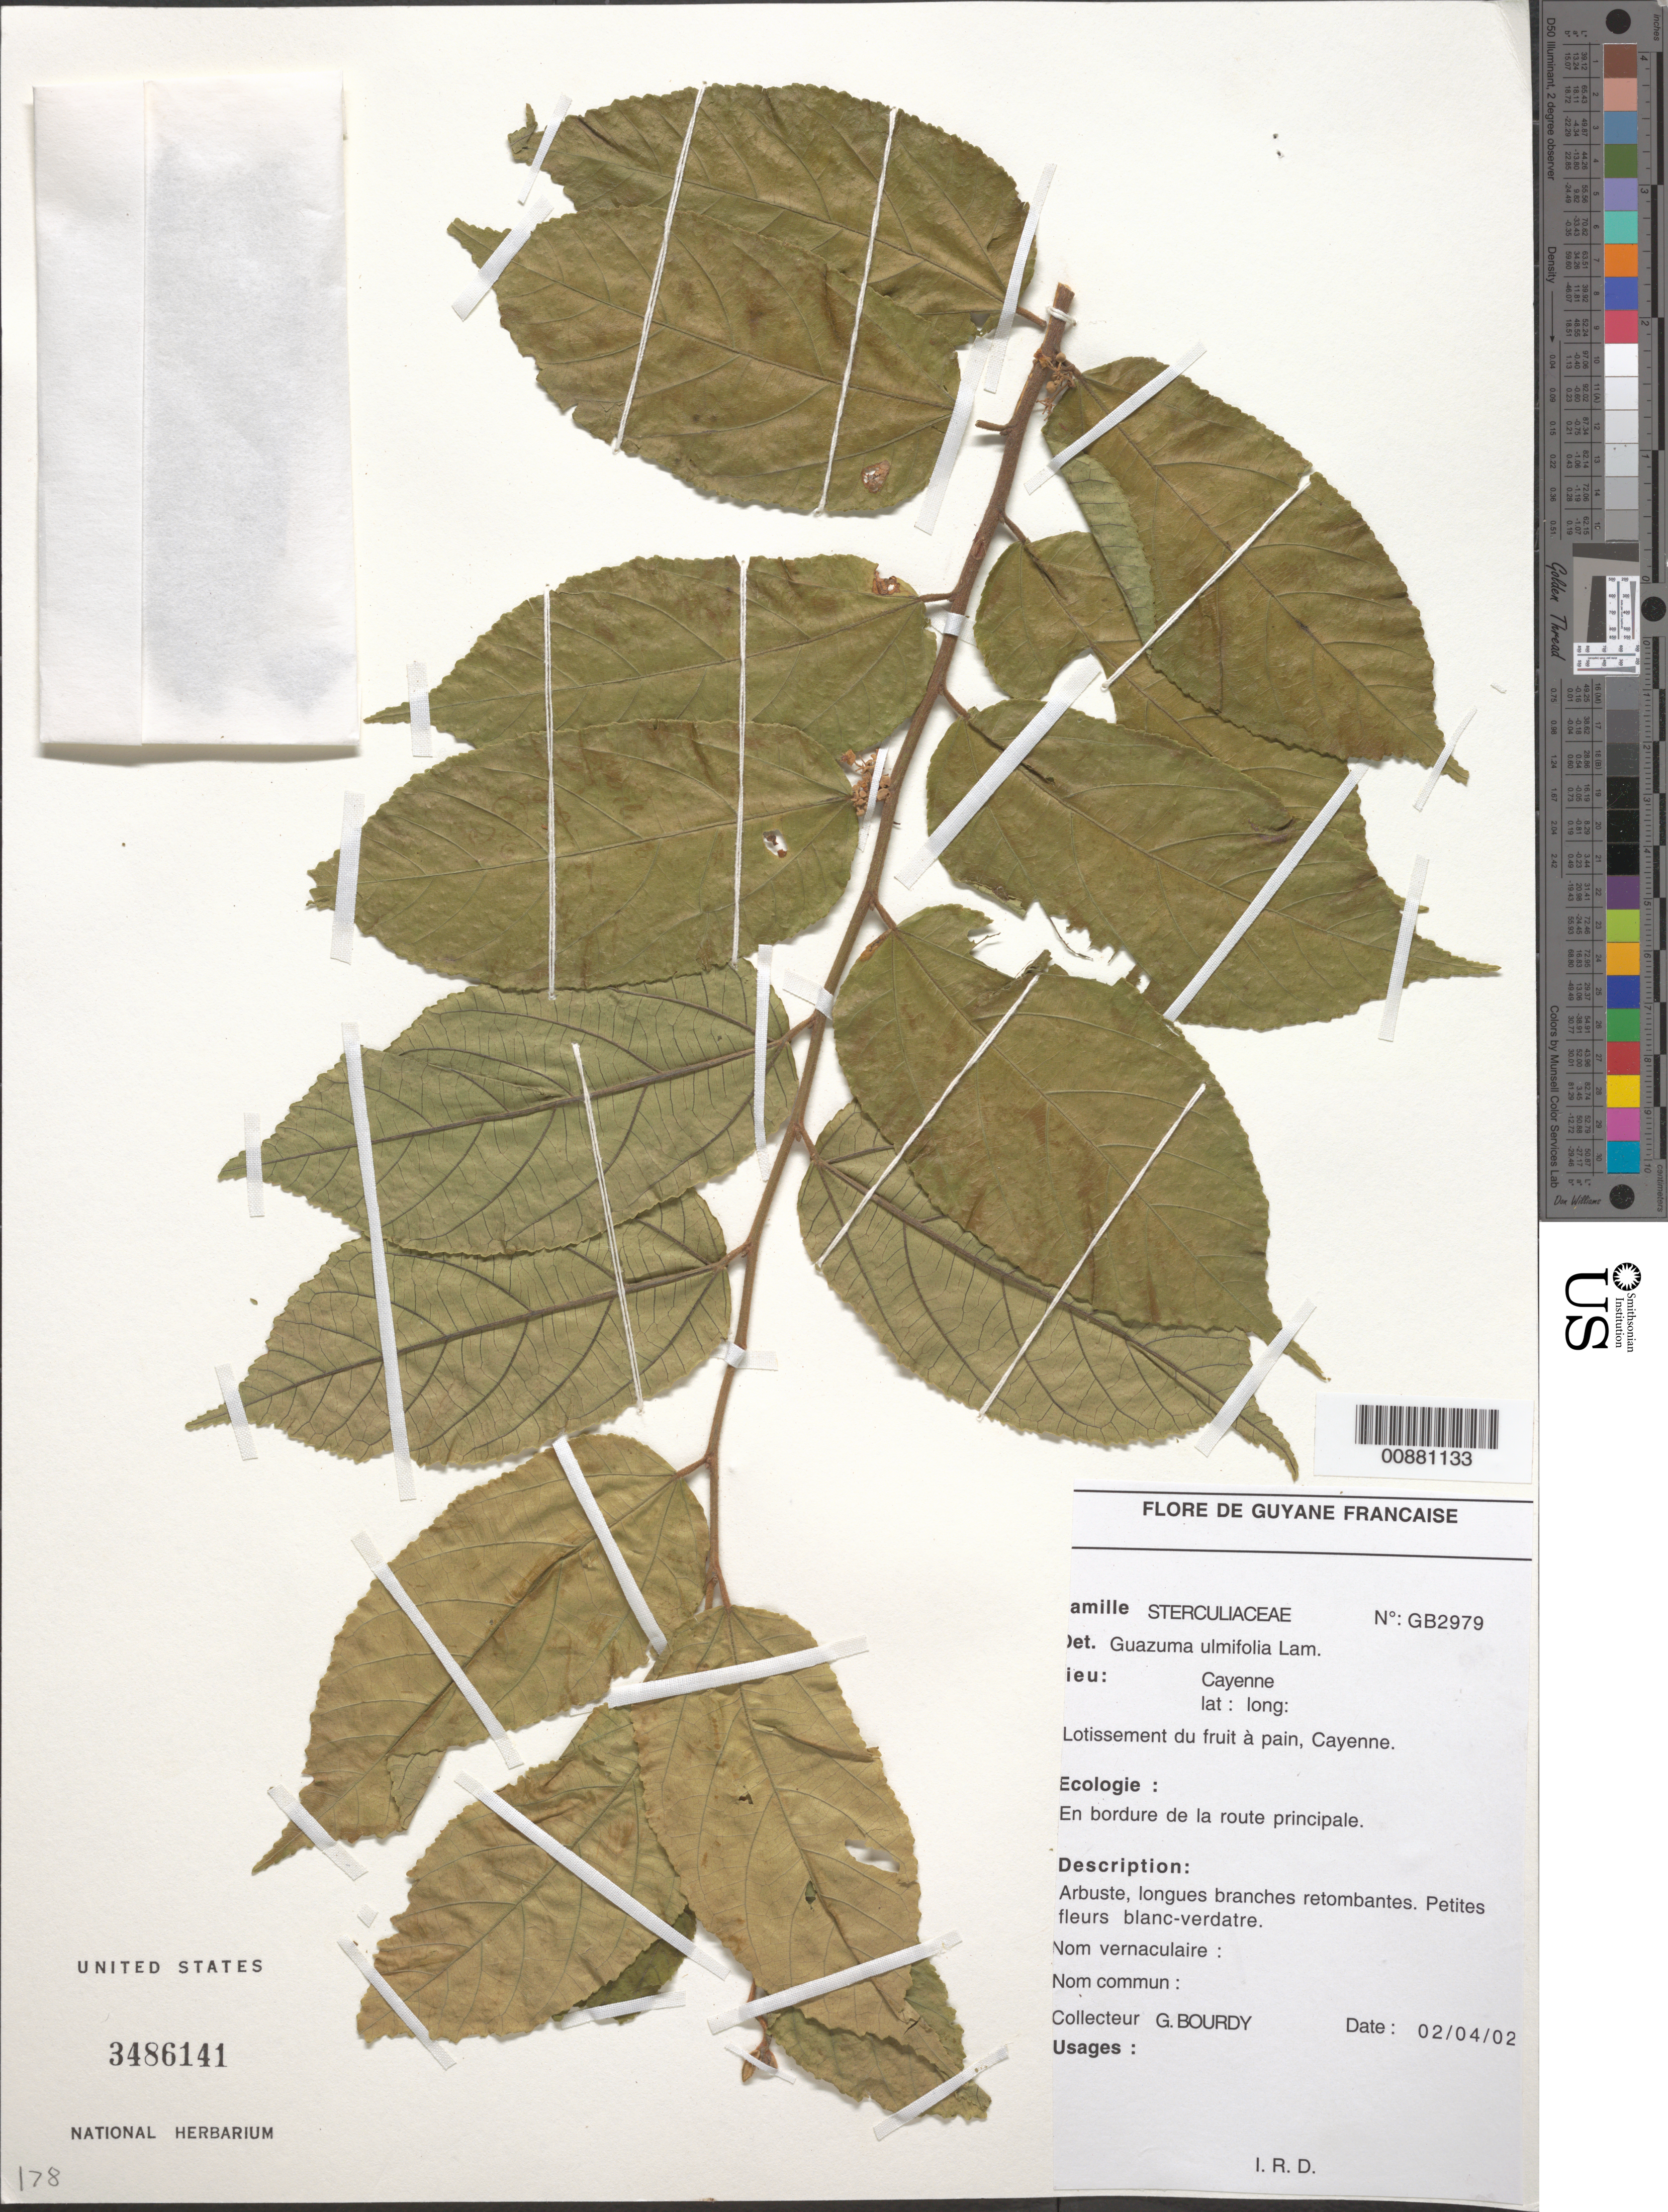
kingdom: Plantae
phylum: Tracheophyta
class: Magnoliopsida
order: Malvales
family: Malvaceae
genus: Guazuma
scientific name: Guazuma ulmifolia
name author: Lam.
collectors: G. Bourdy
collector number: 2979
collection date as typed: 2-Apr-02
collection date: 2002-04-02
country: French Guiana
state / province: Cayenne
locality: Cayenne, Lotissemaent du fruit à pain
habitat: Bordure de la route principale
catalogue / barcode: US 3486141